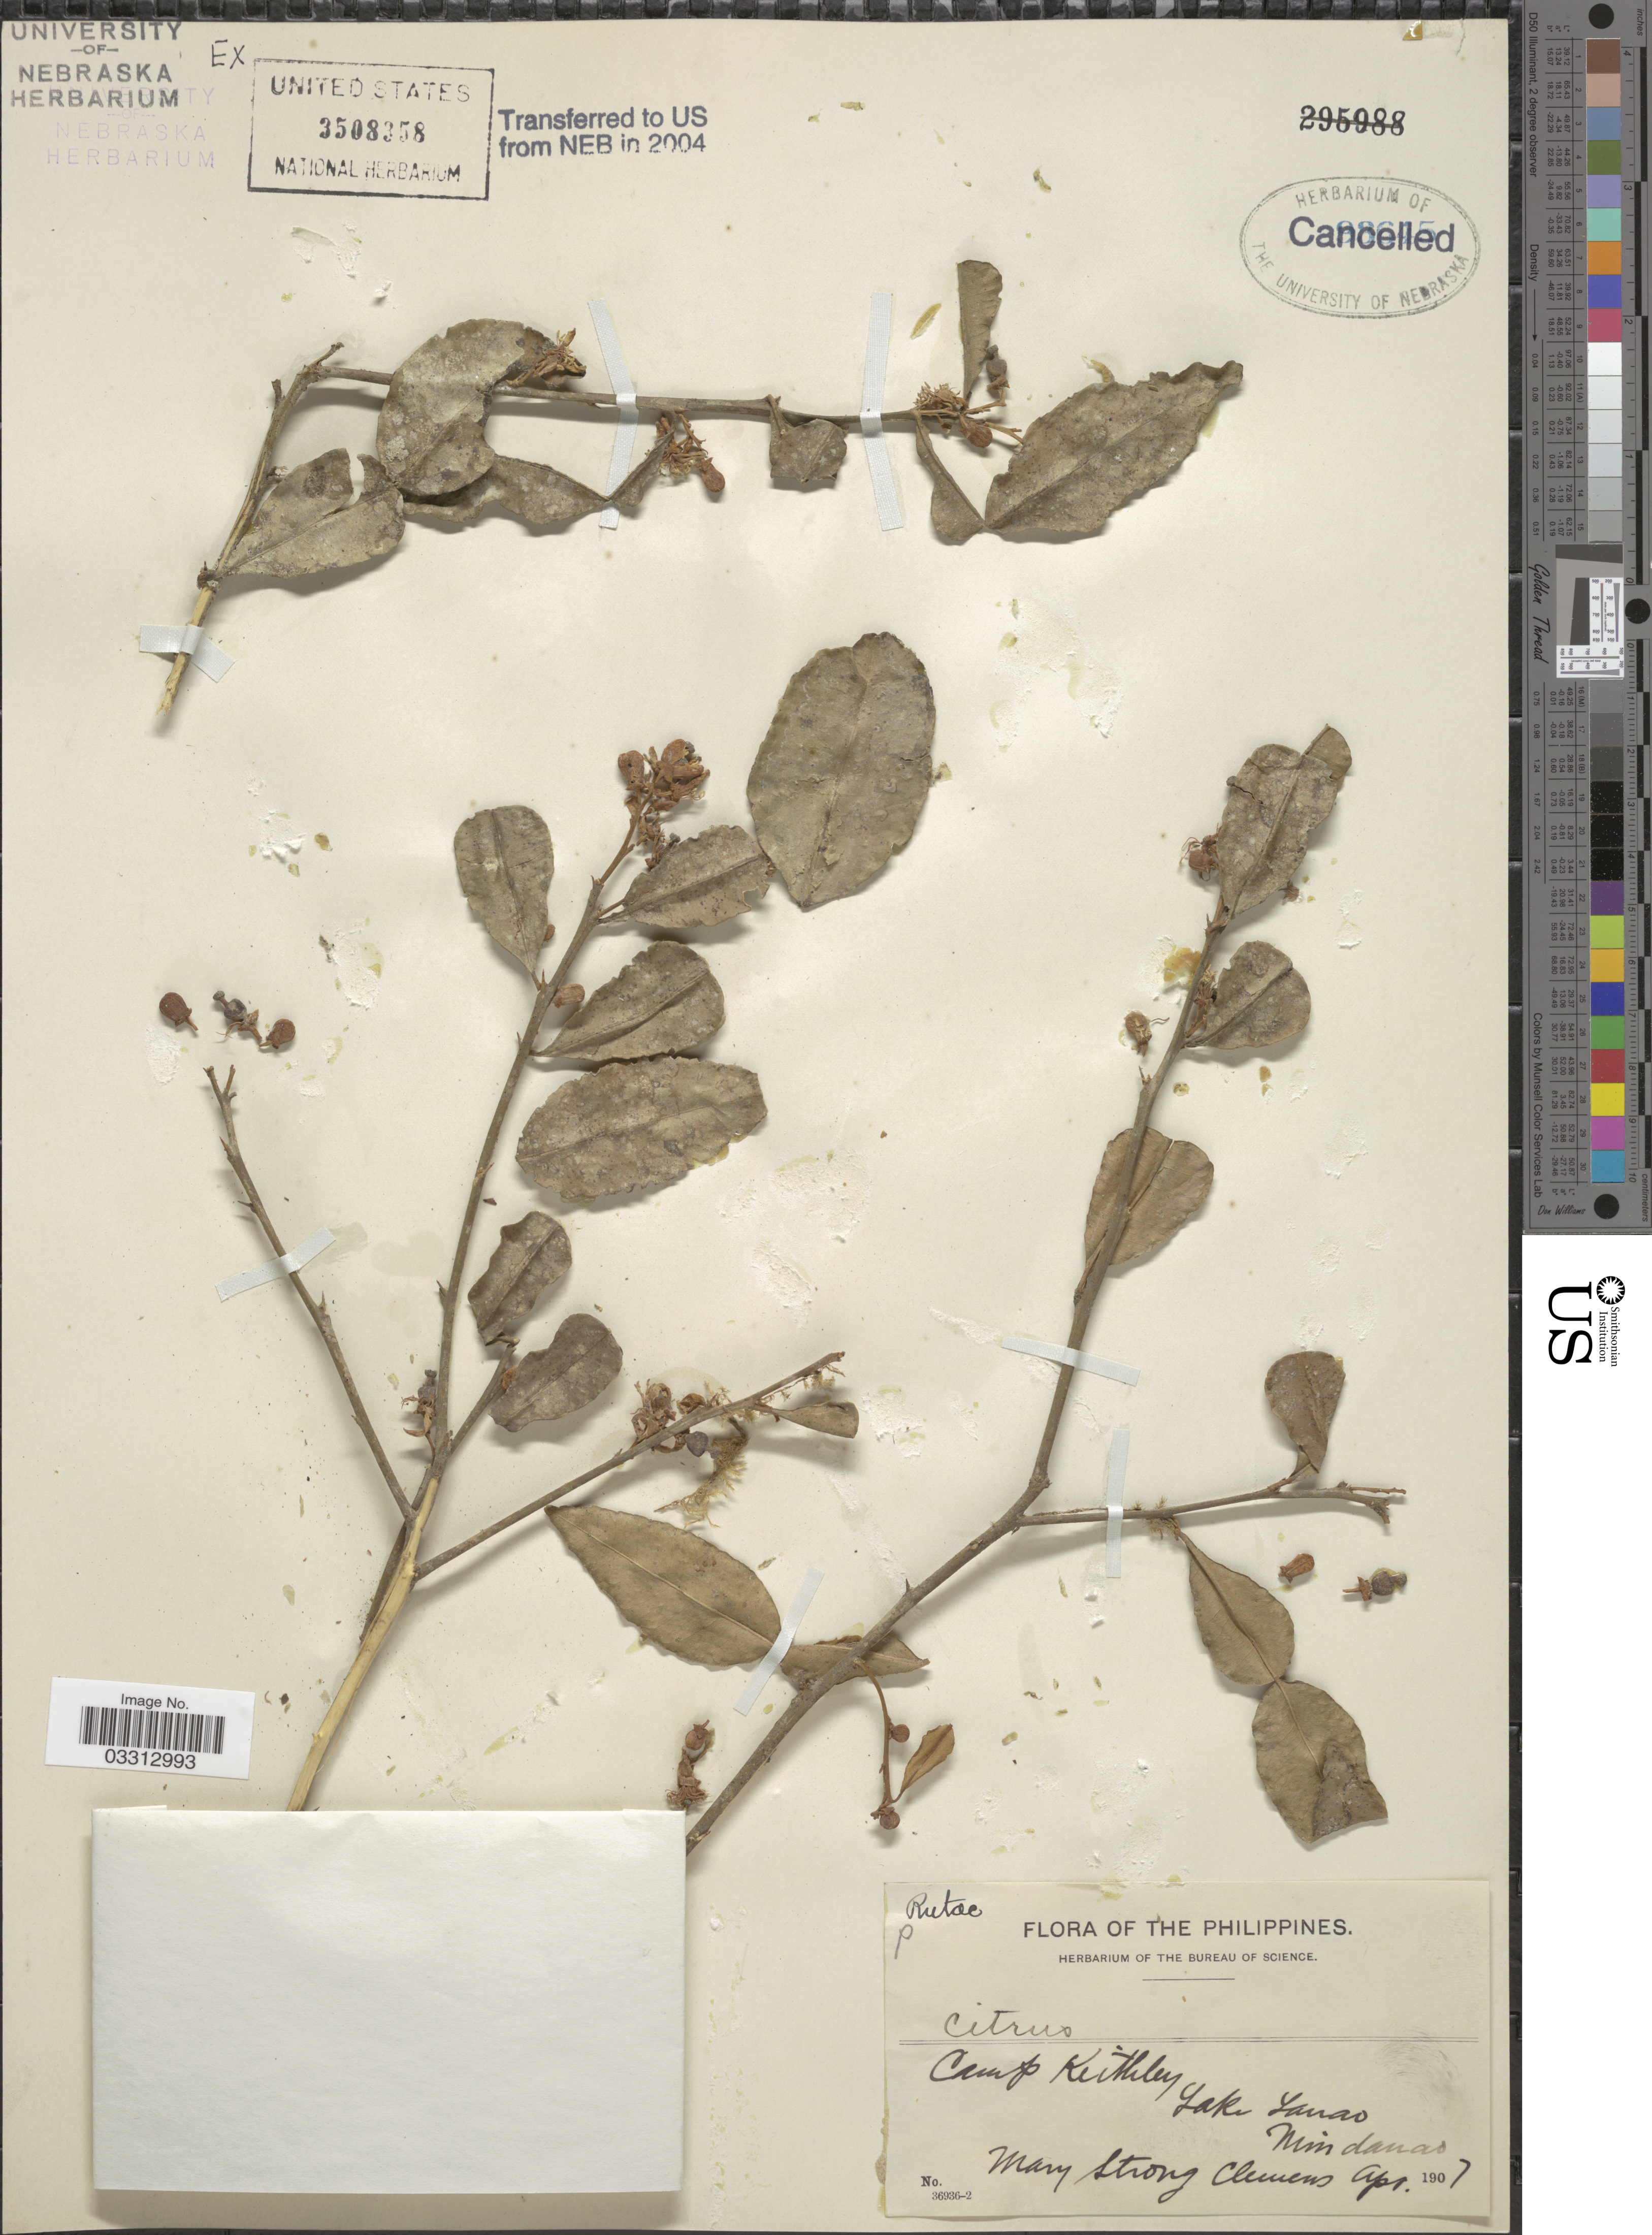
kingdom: Plantae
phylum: Tracheophyta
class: Magnoliopsida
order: Sapindales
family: Rutaceae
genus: Citrus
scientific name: Citrus sp.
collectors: M. S. Clemens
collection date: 1907-04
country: Philippines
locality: Camp Keithley. Lake Lanao. Mindanao.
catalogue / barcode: US 3508358